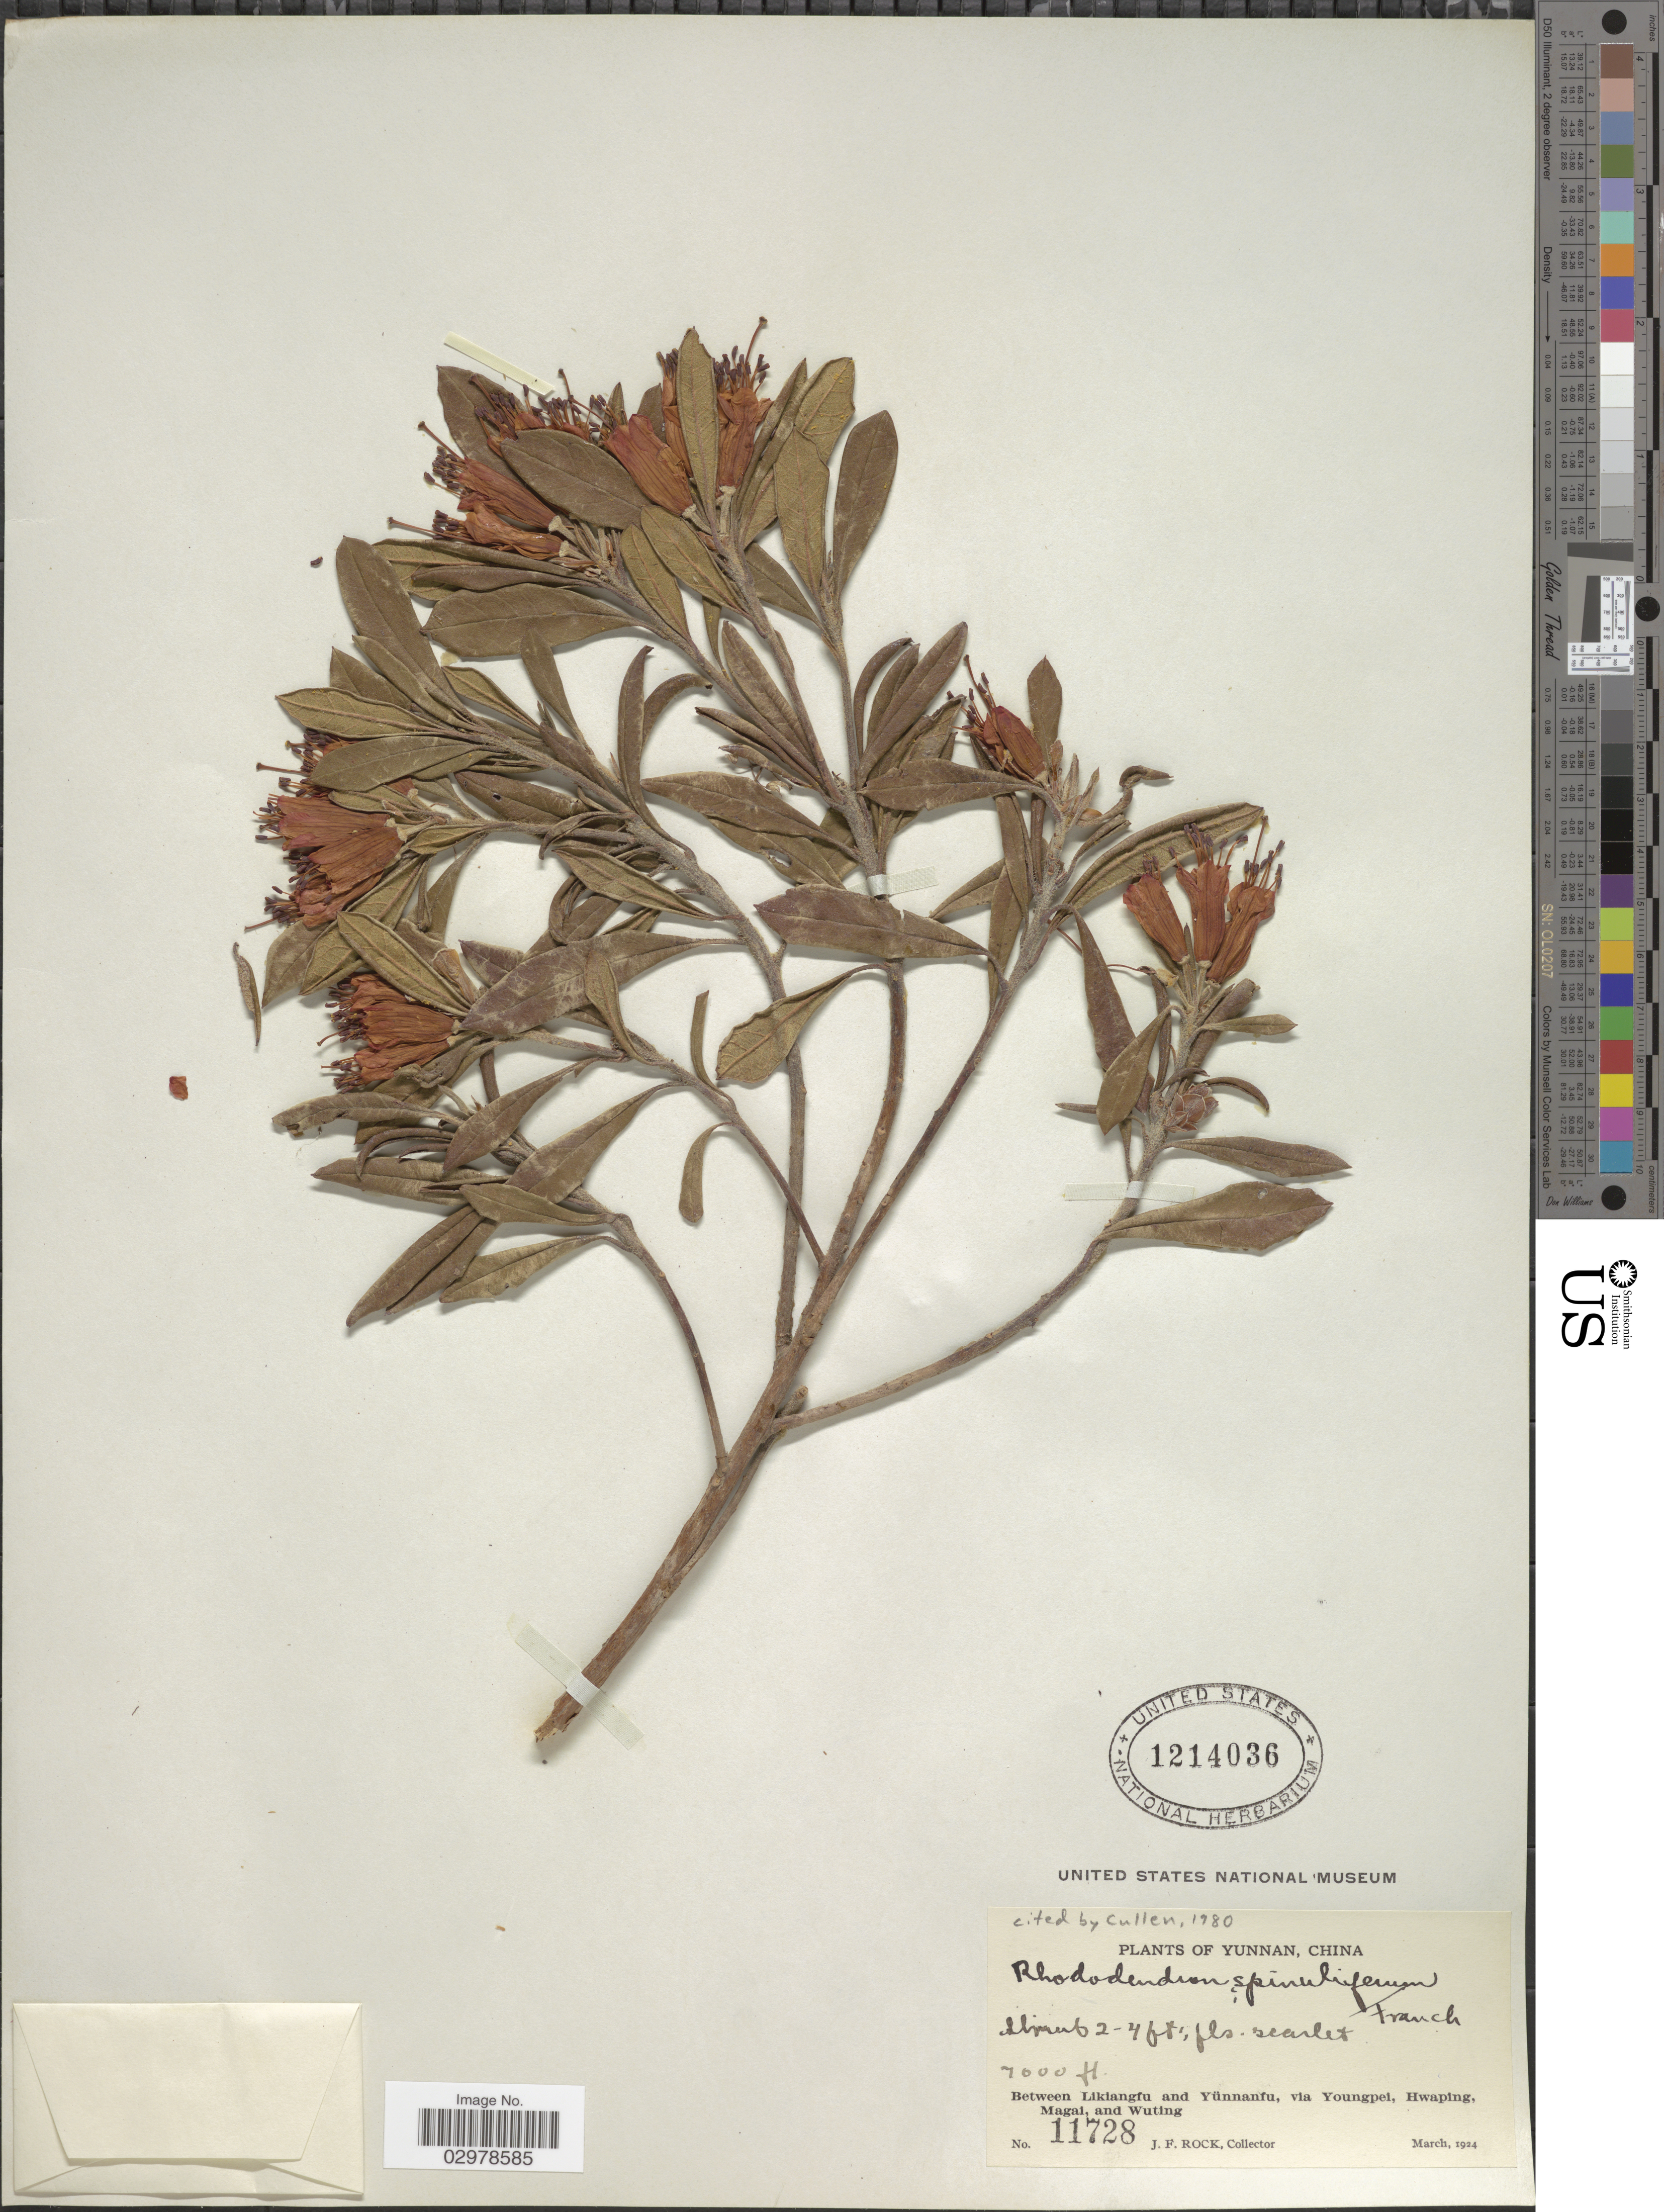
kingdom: Plantae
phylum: Tracheophyta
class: Magnoliopsida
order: Ericales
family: Ericaceae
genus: Rhododendron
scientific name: Rhododendron spinuliferum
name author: Franch.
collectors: J. Rock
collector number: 11728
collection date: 1924-03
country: China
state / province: Yunnan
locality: Between Likiangfu and Yünnanfu, via Youngpei, Hwaping, Magai, and Wuting.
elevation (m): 2134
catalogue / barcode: US 1214036